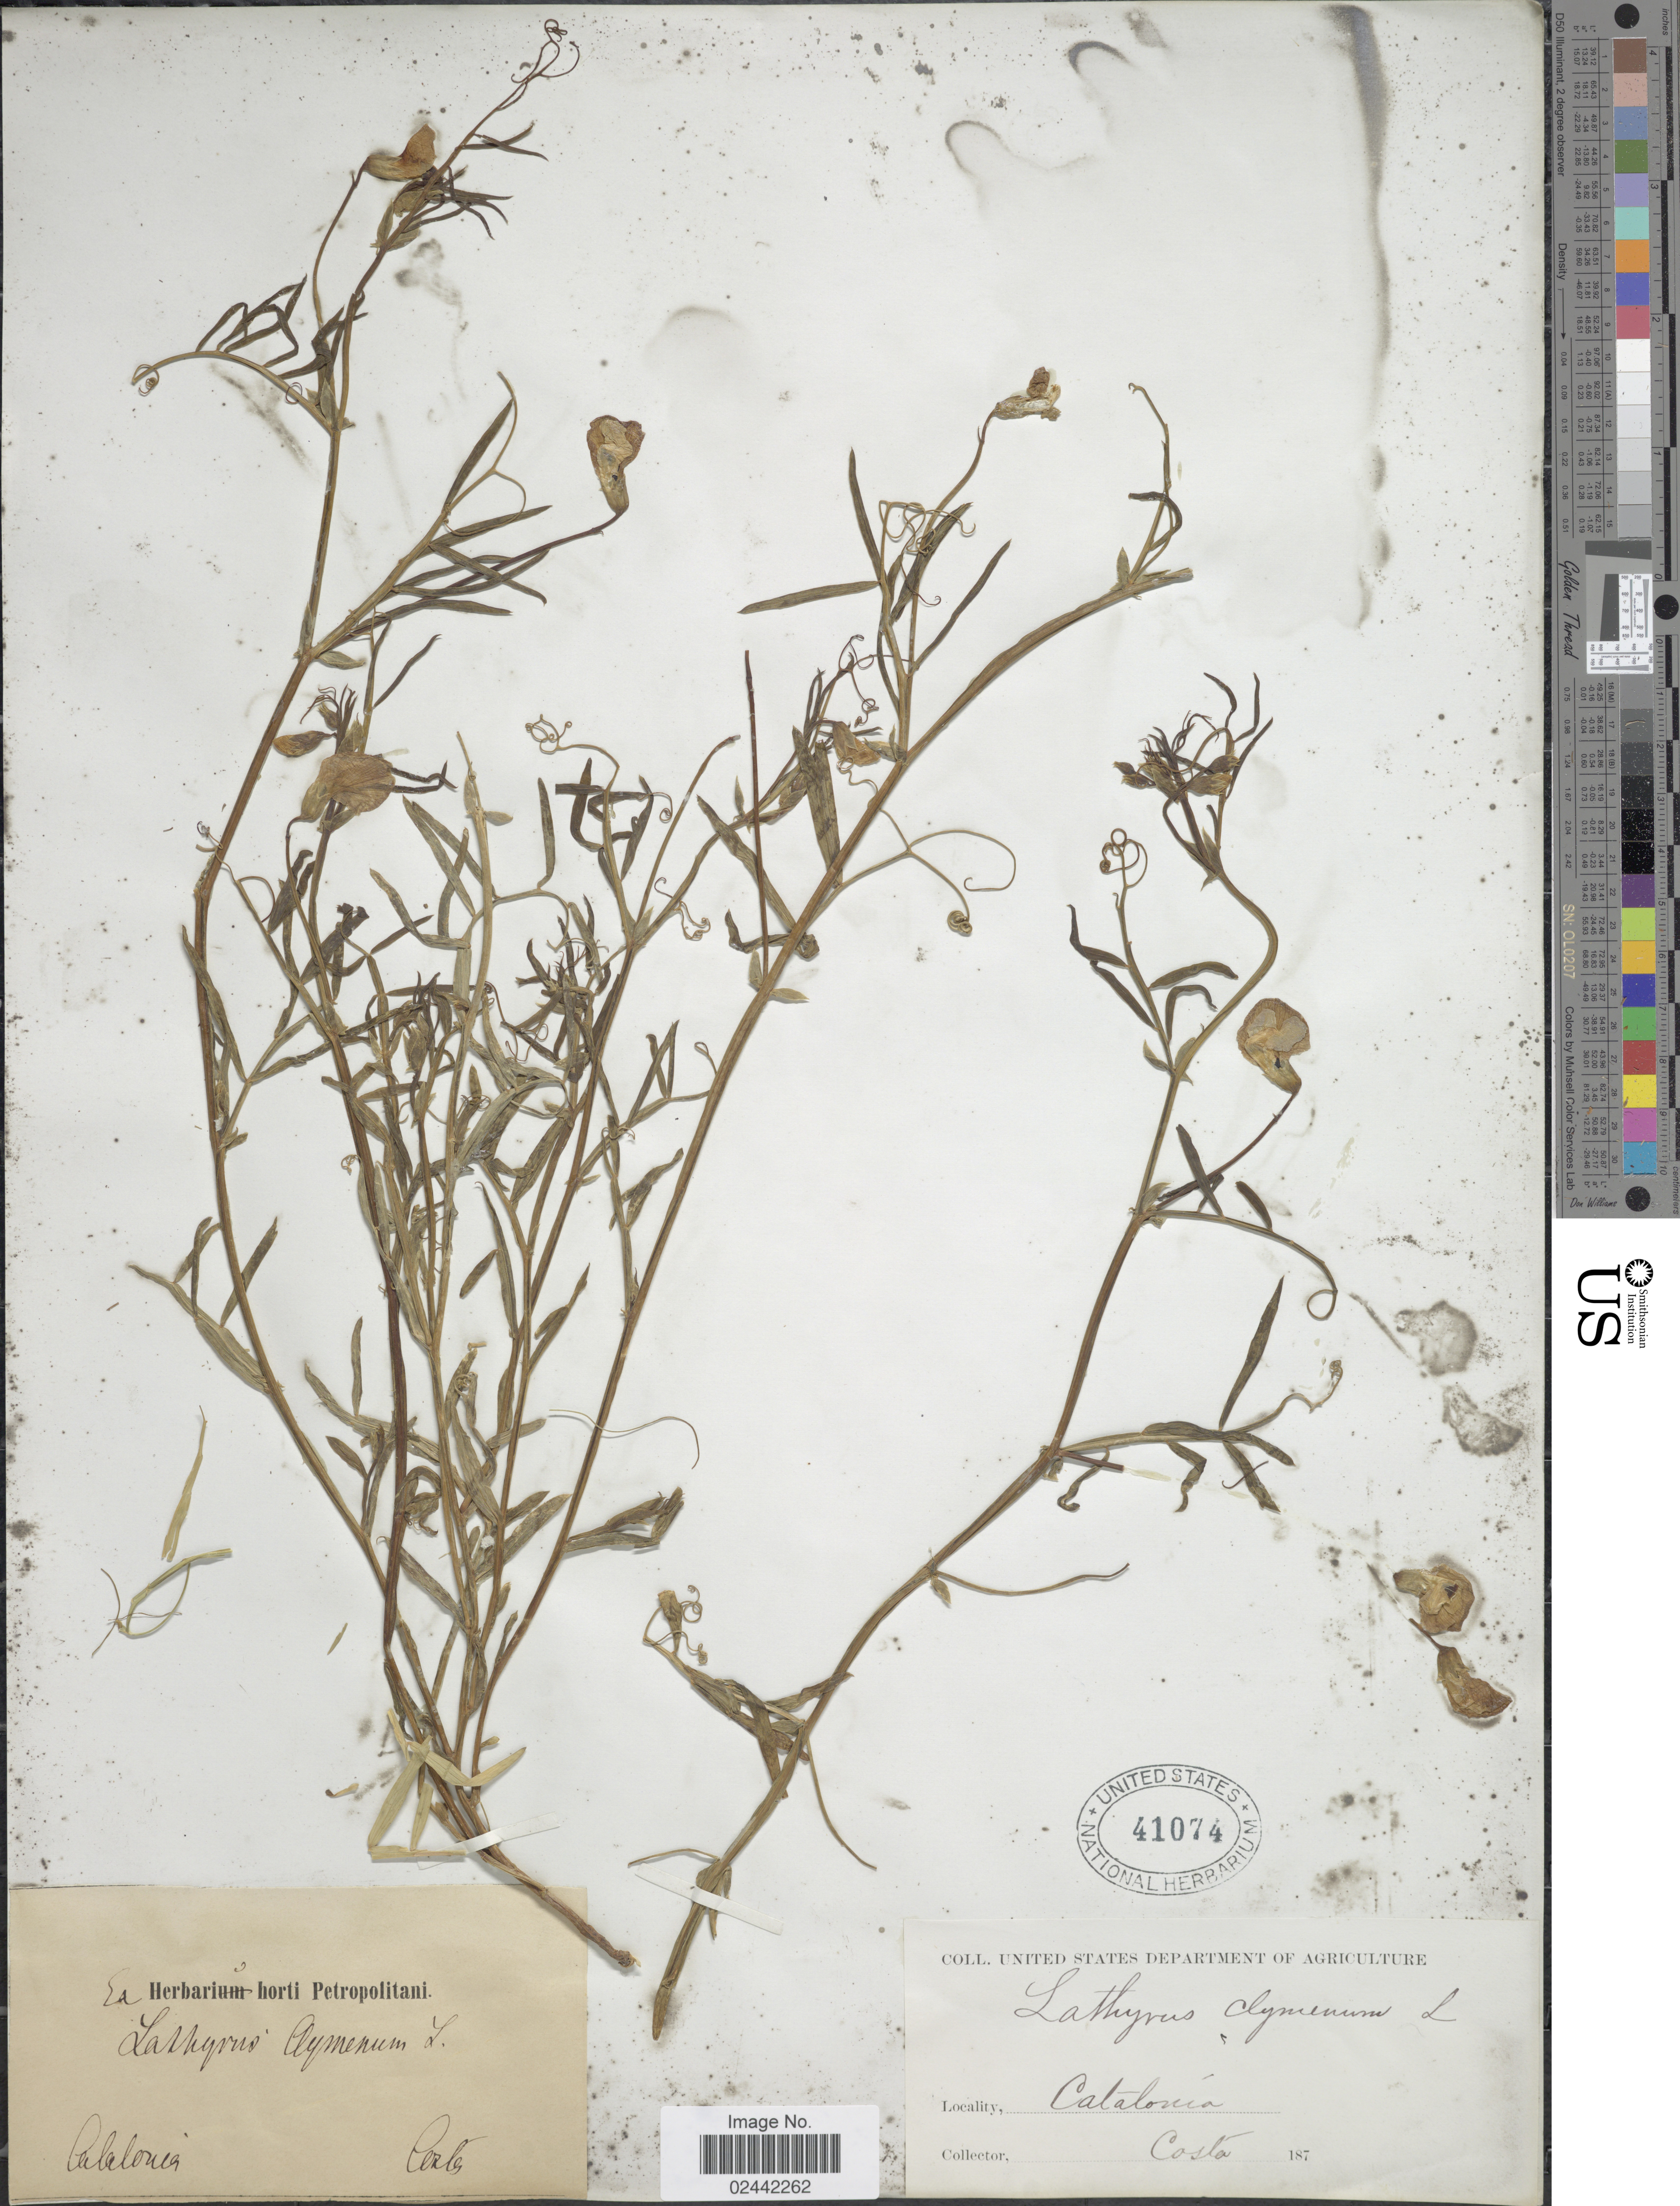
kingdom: Plantae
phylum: Tracheophyta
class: Magnoliopsida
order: Fabales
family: Fabaceae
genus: Lathyrus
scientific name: Lathyrus clymenum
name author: L.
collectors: -. Costa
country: Spain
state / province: Catalunya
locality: Catalonia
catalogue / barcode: US 41074